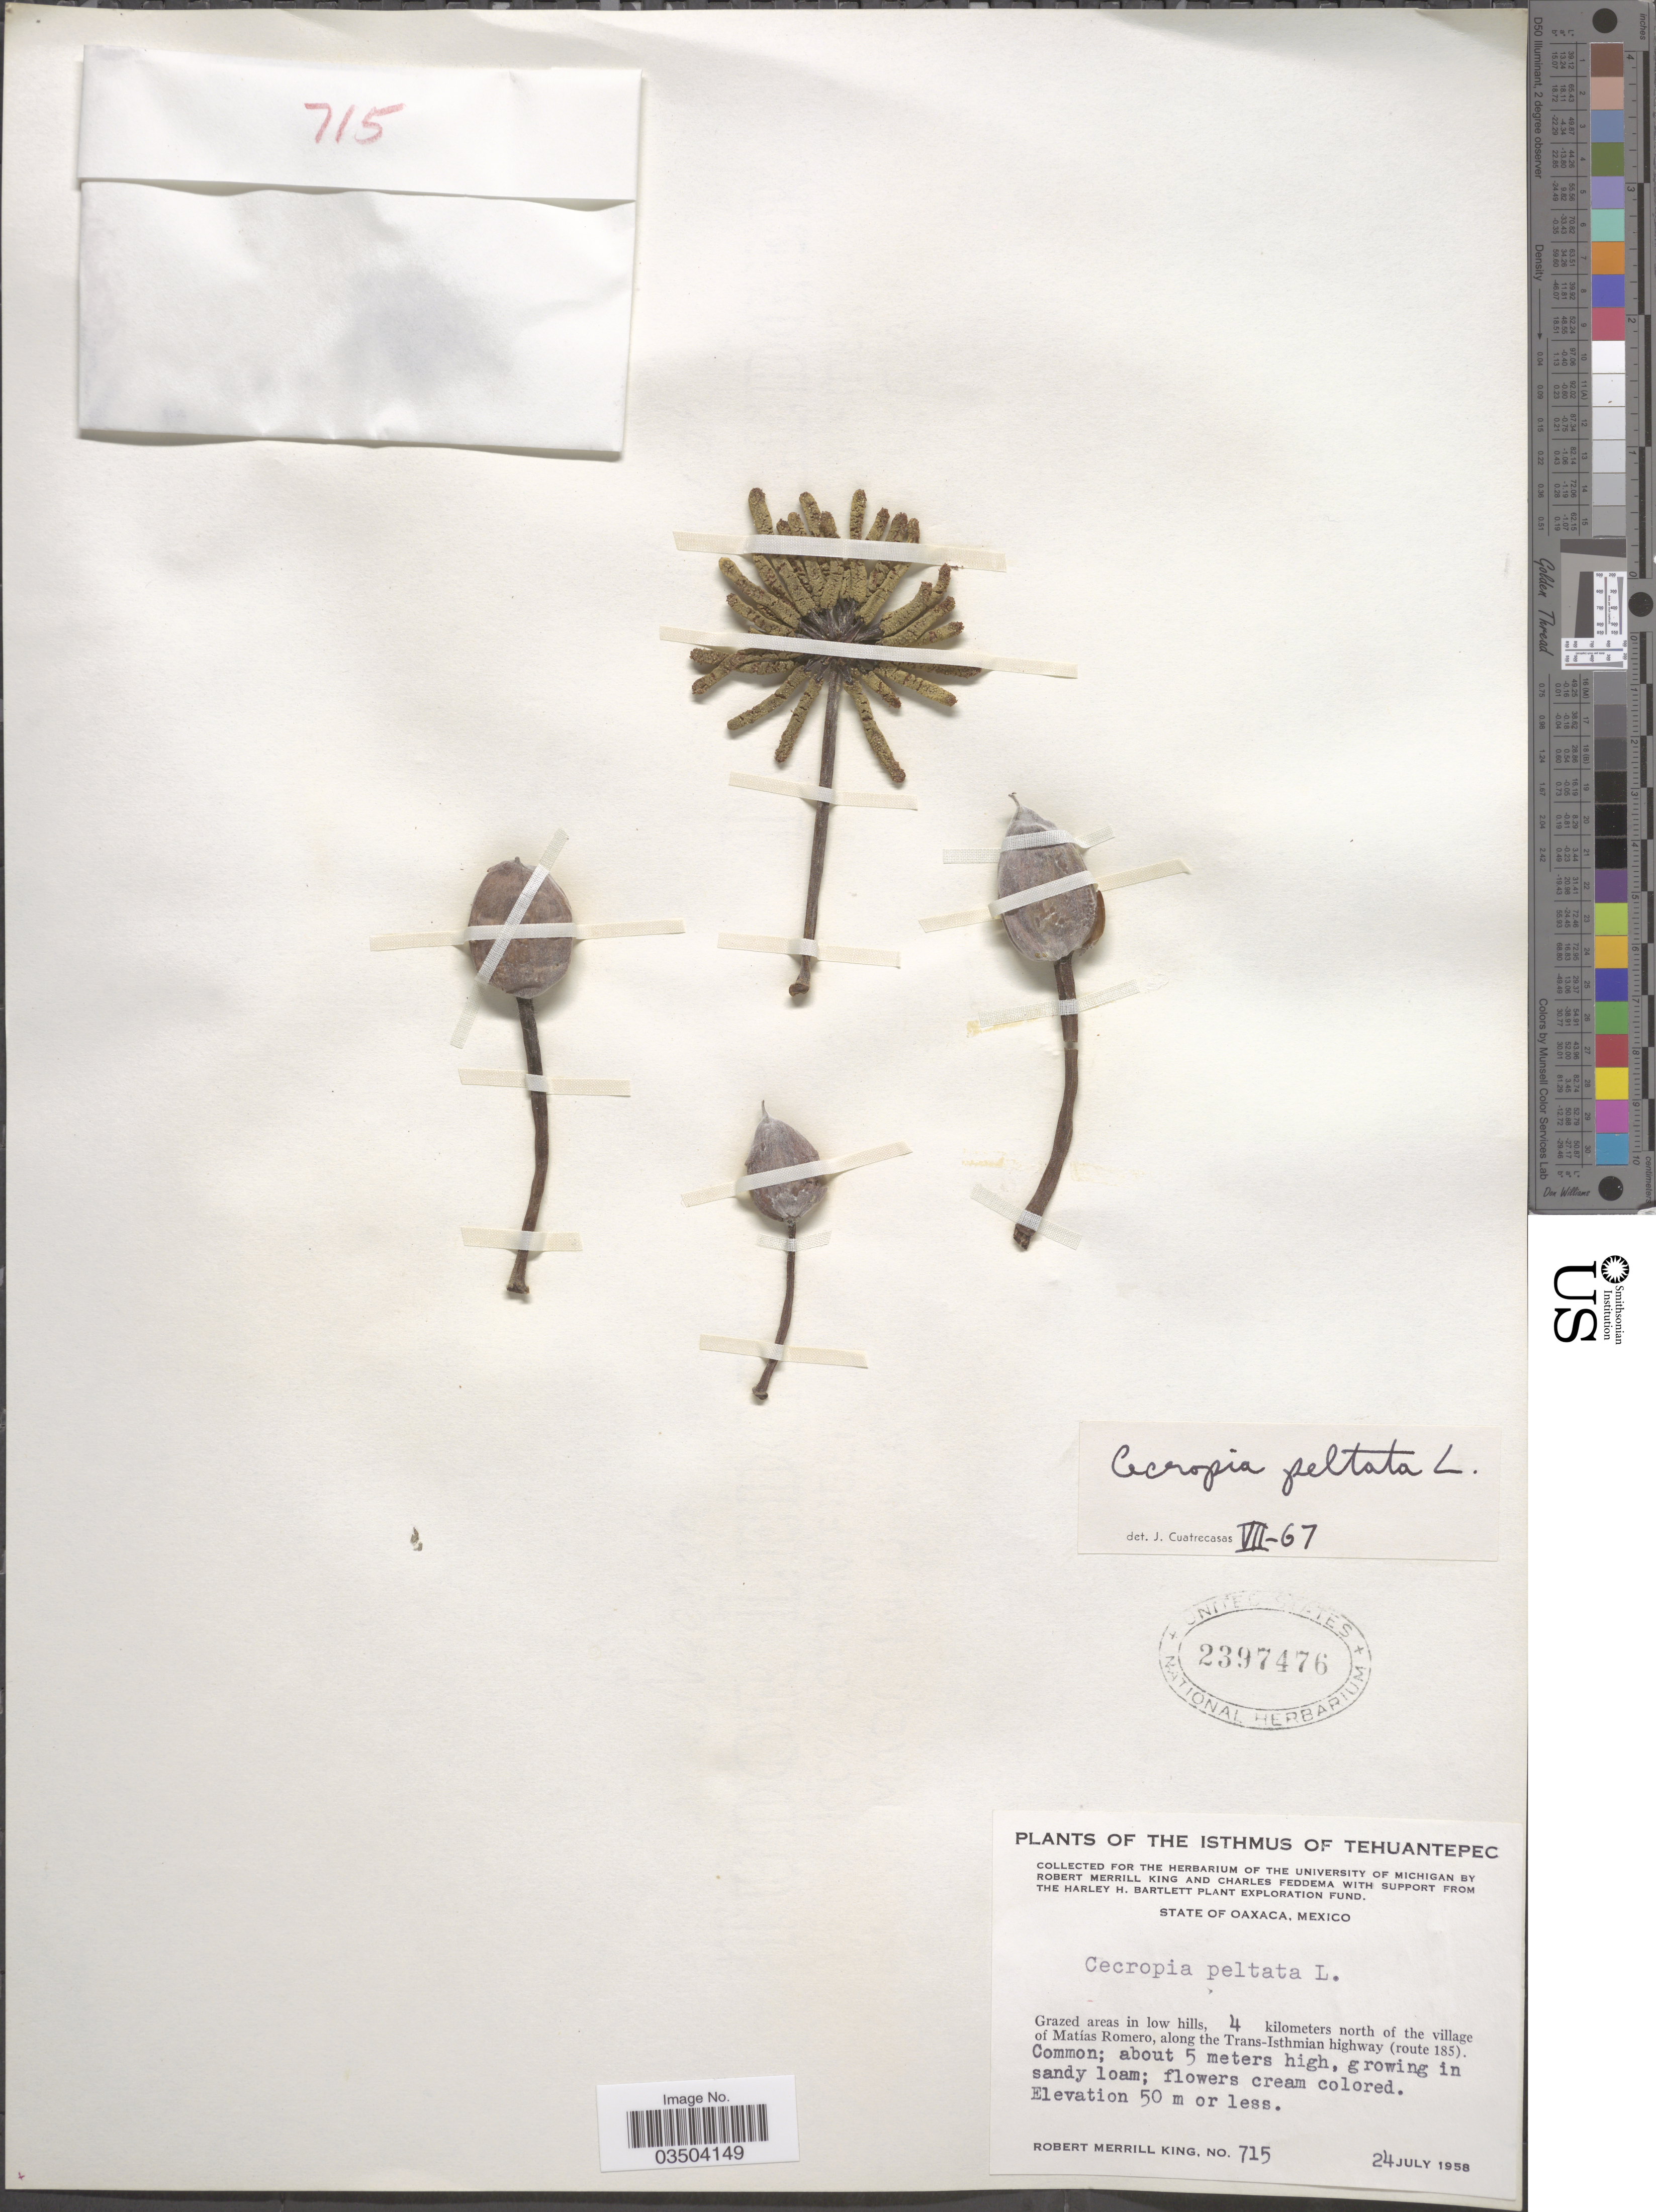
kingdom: Plantae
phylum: Tracheophyta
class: Magnoliopsida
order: Rosales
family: Urticaceae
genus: Cecropia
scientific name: Cecropia peltata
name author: L.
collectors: R. M. King & C. Feddema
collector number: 715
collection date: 1958-07-24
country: Mexico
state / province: Oaxaca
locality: The Isthmus of Tehuantepec. 4 kilometers north of the village of Matías Romero, along the Trans-Isthmian highway (route 185).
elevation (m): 50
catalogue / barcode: US 2397476